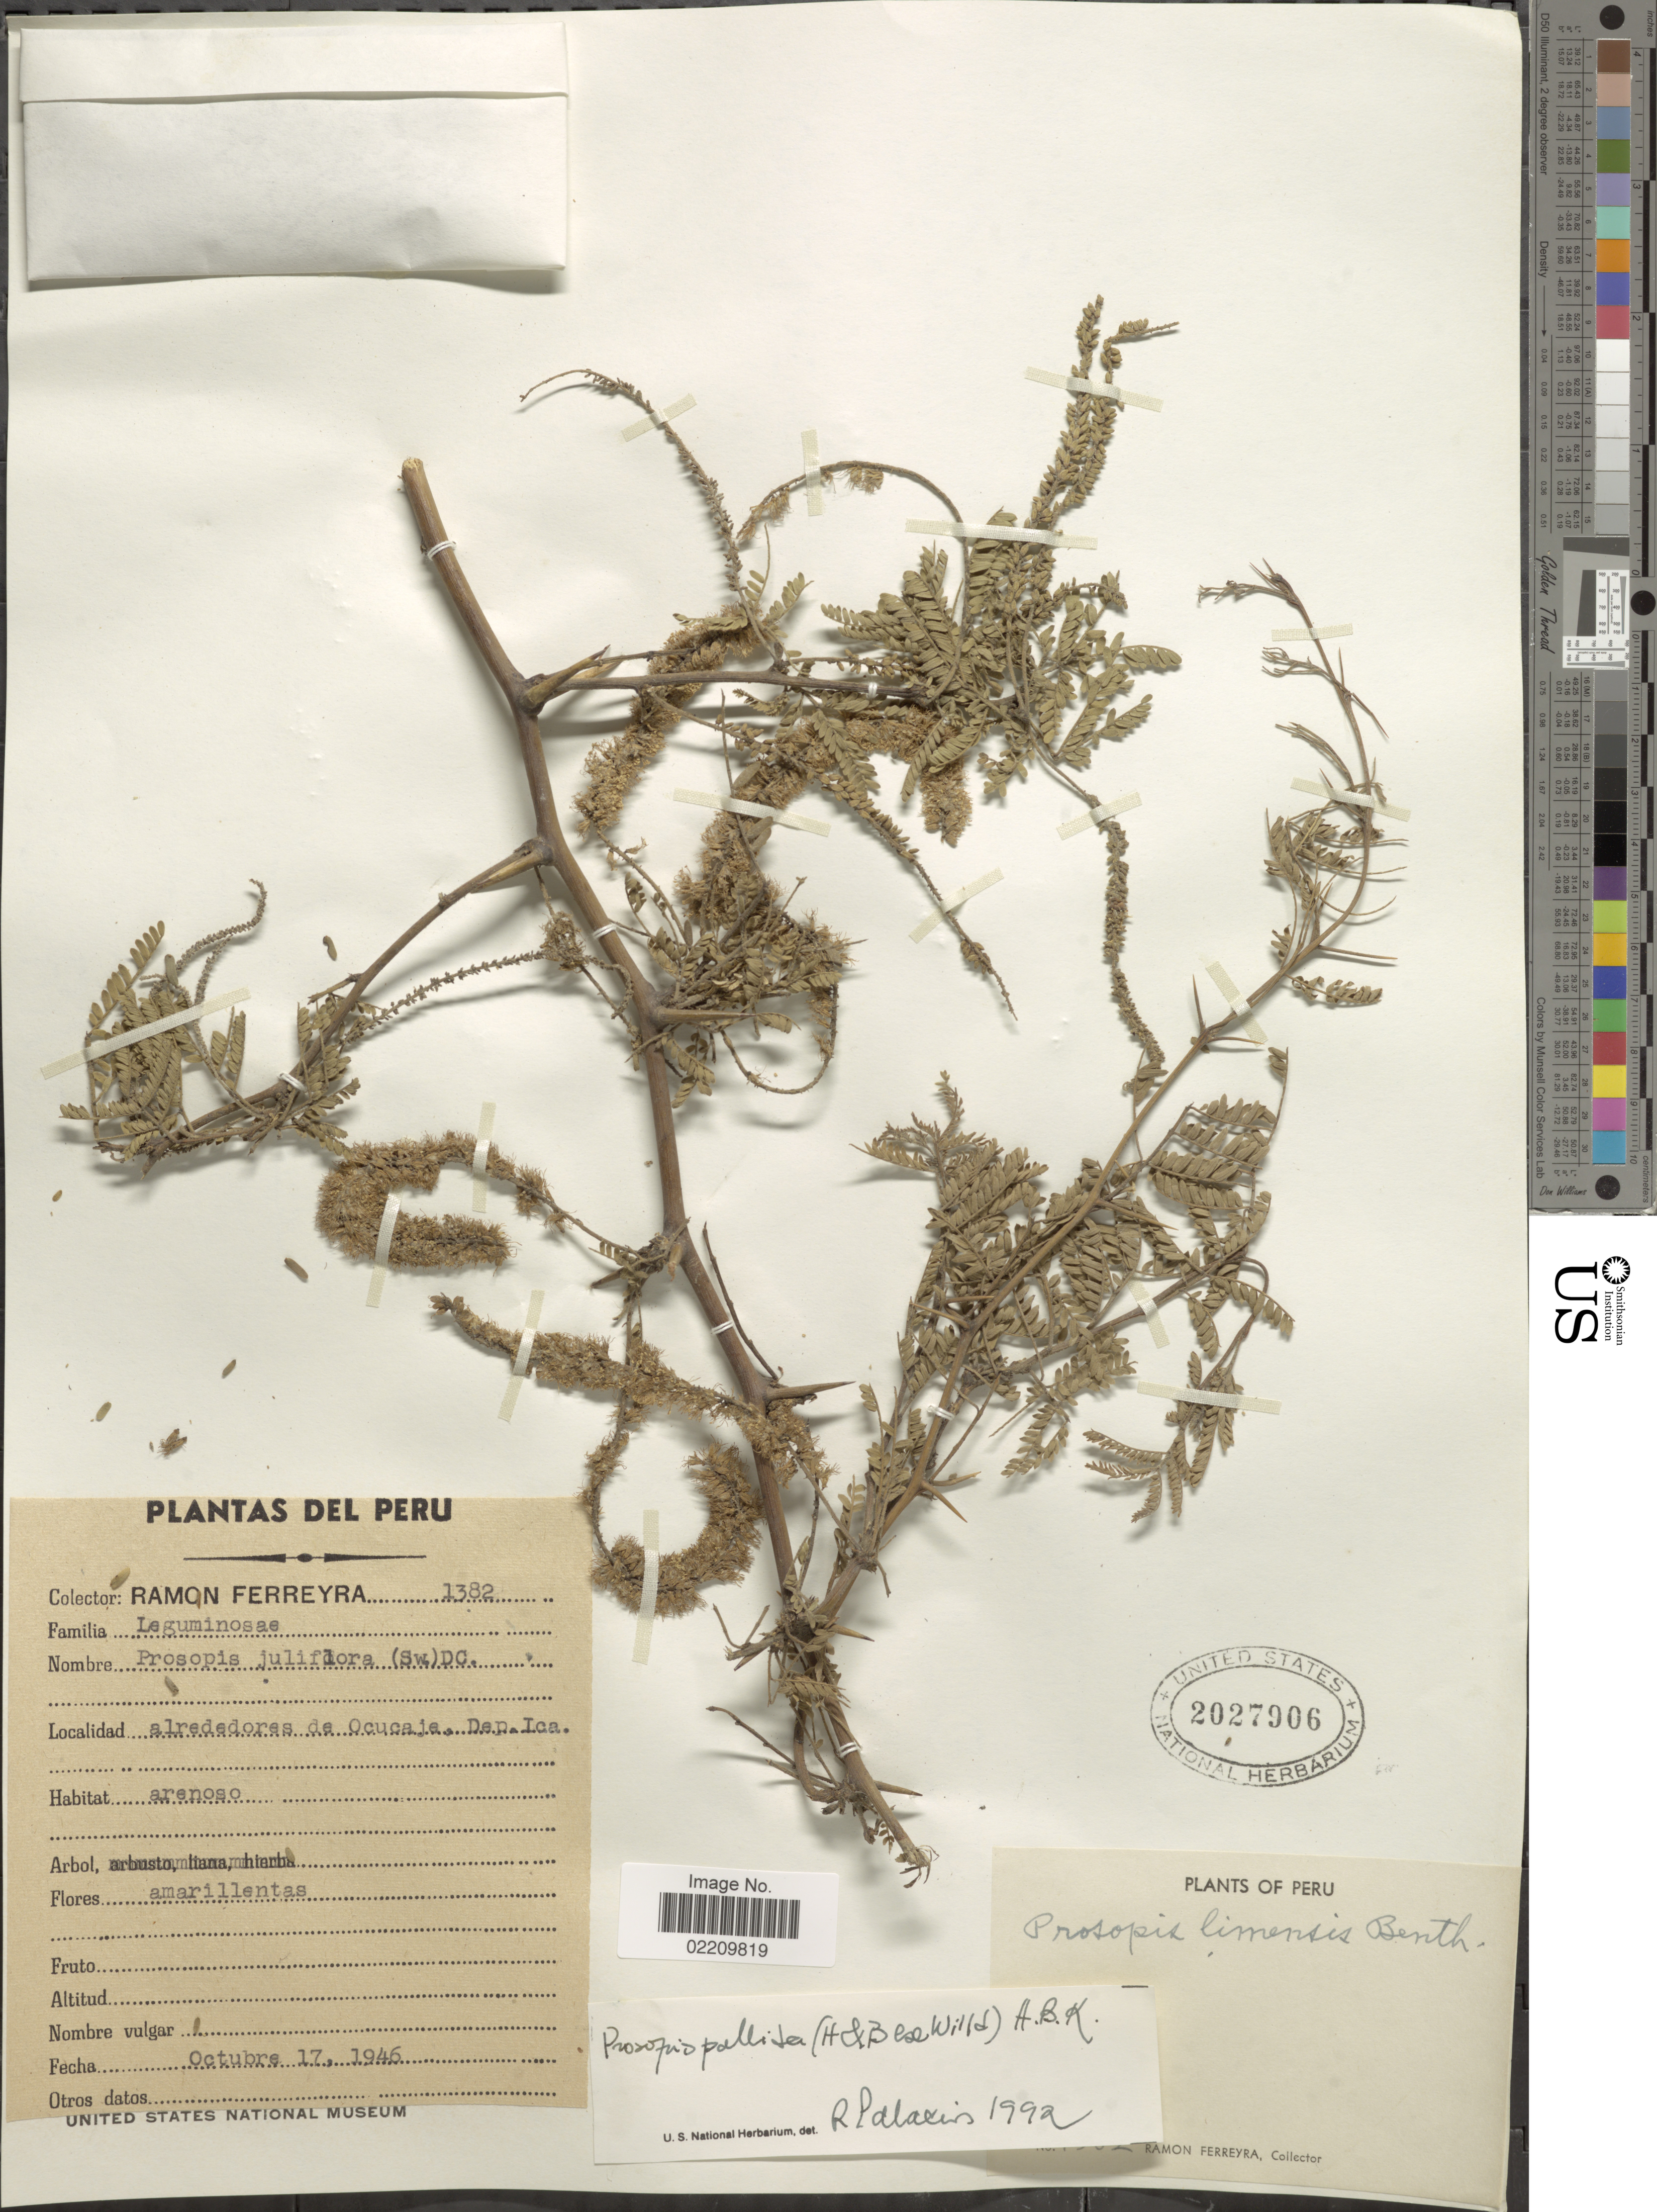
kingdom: Plantae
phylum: Tracheophyta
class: Magnoliopsida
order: Fabales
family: Fabaceae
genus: Neltuma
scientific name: Neltuma pallida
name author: (Humb. & Bonpl. ex Willd.) C. E. Hughes & G.P. Lewis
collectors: R. A. Ferreyra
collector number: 1382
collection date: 1946-10-17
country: Peru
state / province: Ica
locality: Alrededores de Ocucaje. Dep. Ica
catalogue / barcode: US 2027906